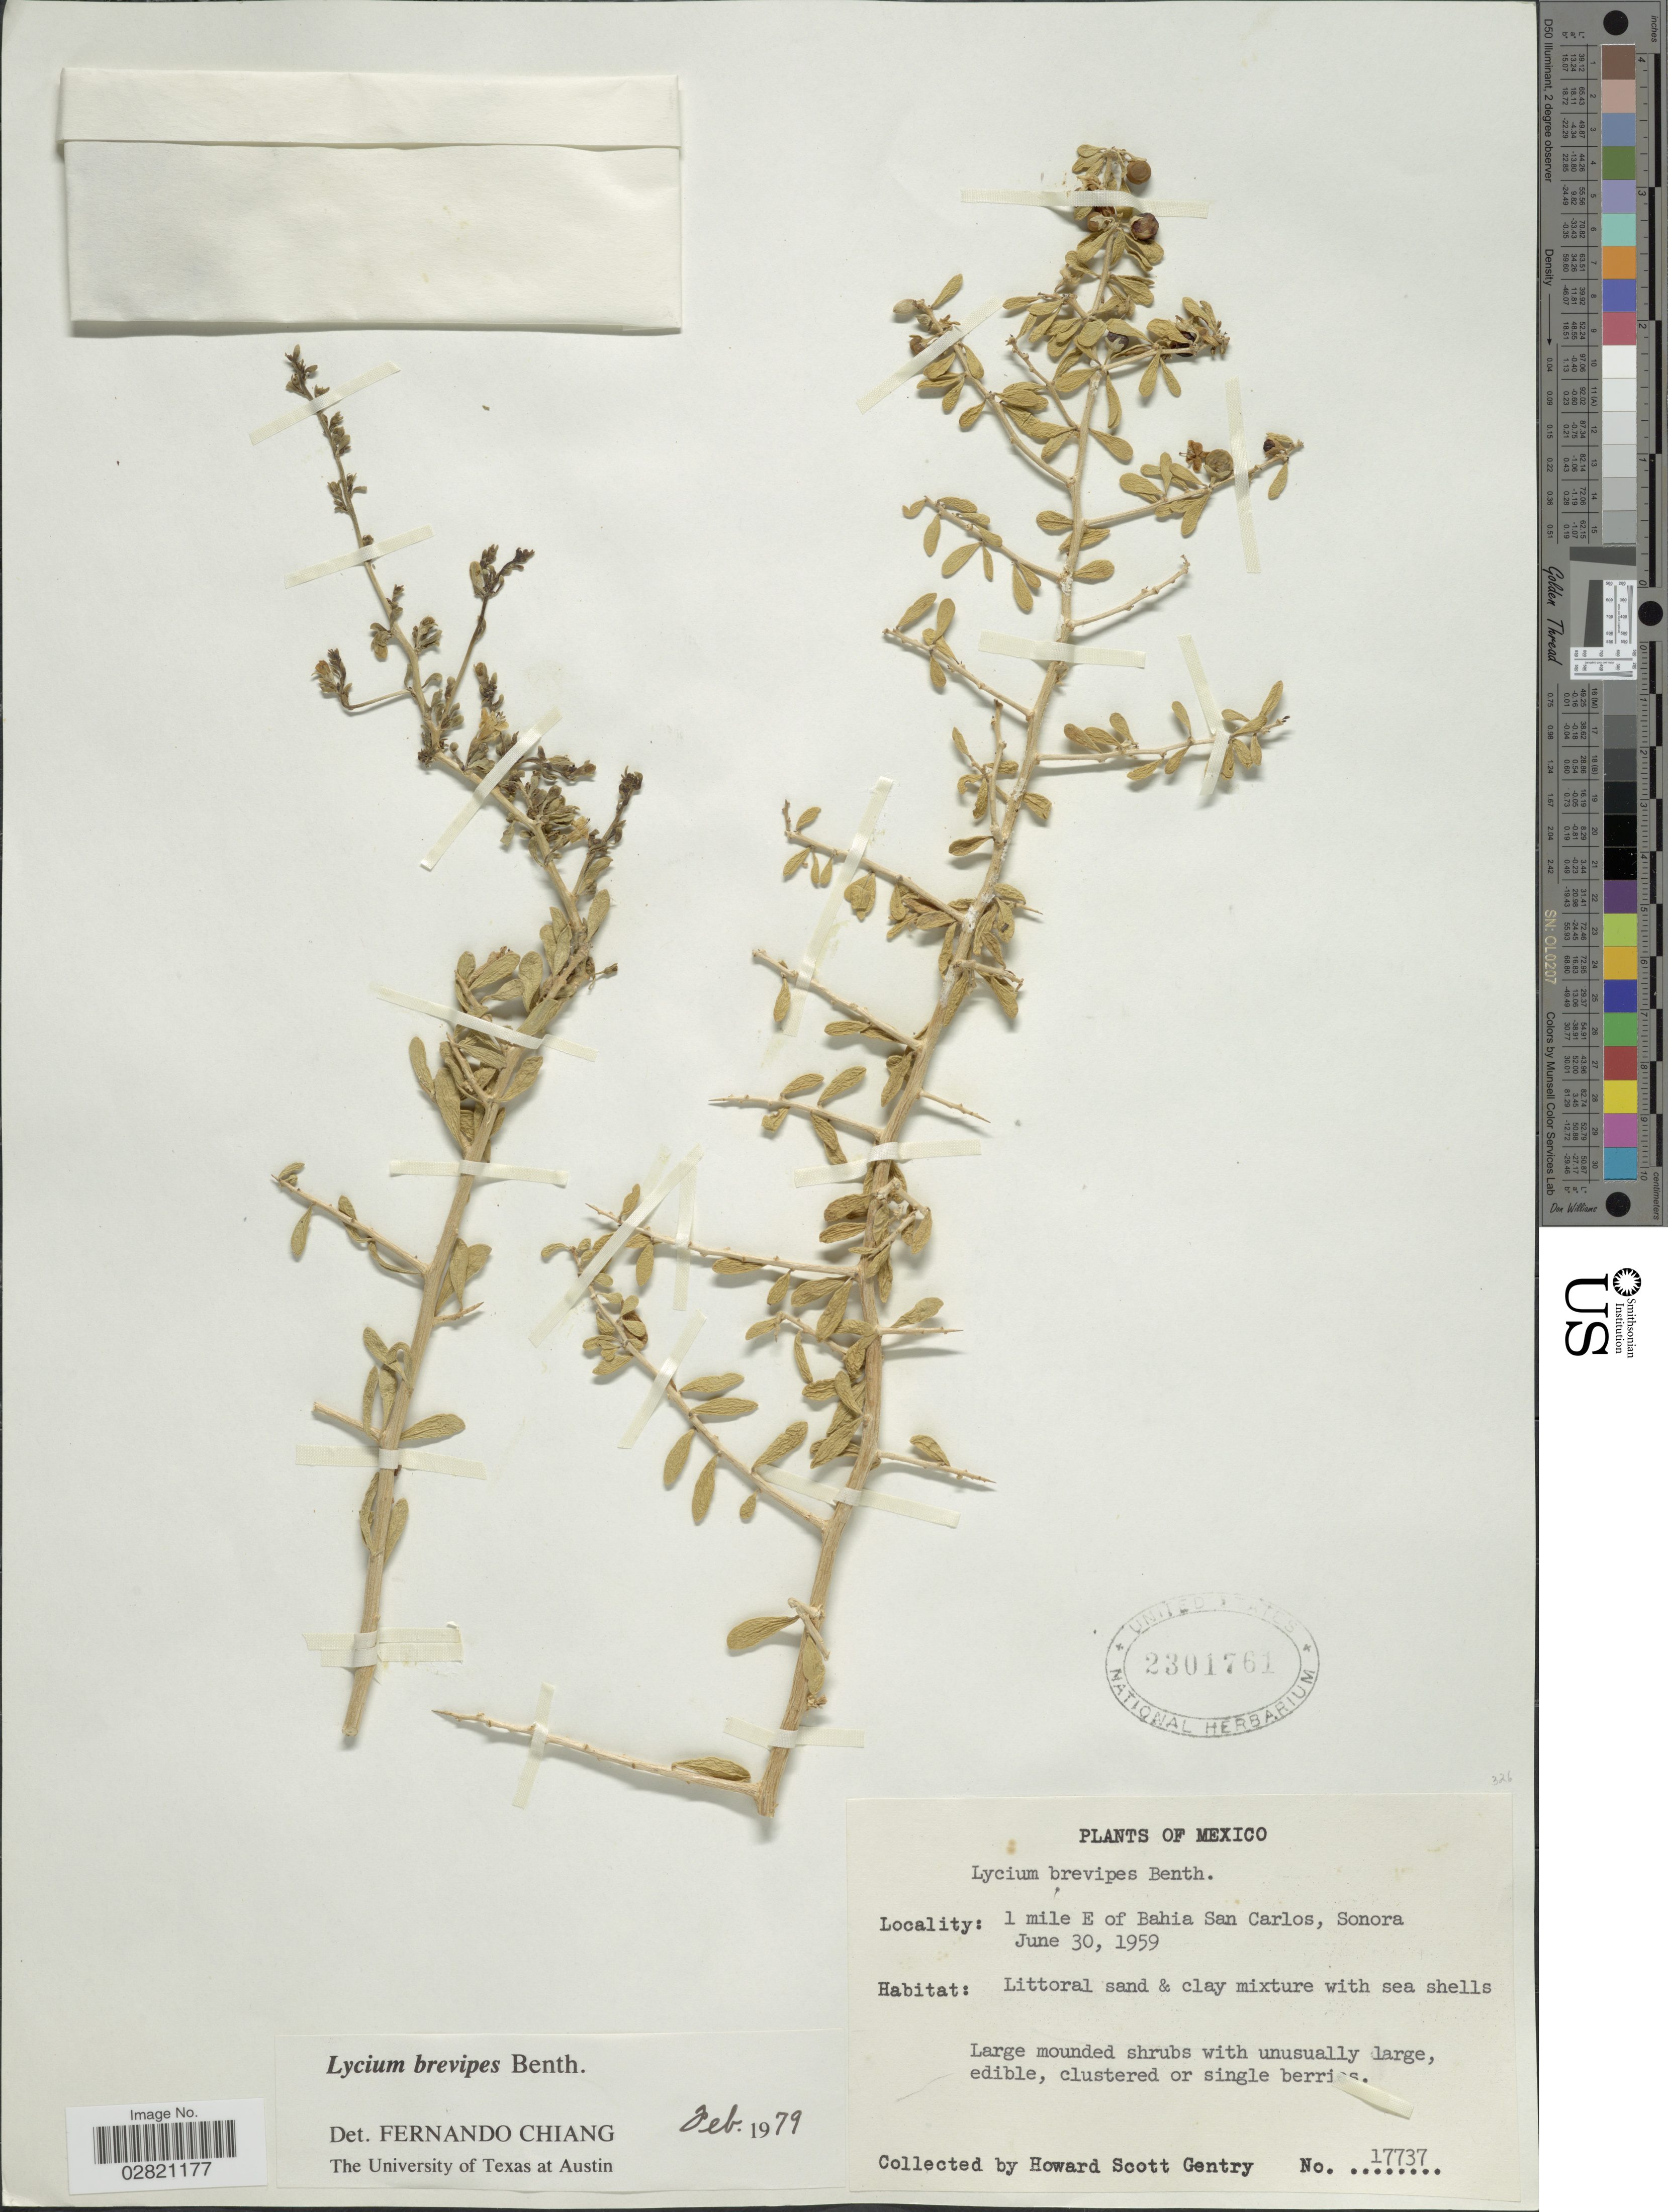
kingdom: Plantae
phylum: Tracheophyta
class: Magnoliopsida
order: Solanales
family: Solanaceae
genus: Lycium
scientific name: Lycium brevipes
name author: Benth.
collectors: H. S. Gentry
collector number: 17737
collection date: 1959-06-30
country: Mexico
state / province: Sonora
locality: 1 mile E of Bahia San Carlos.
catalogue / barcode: US 2301761